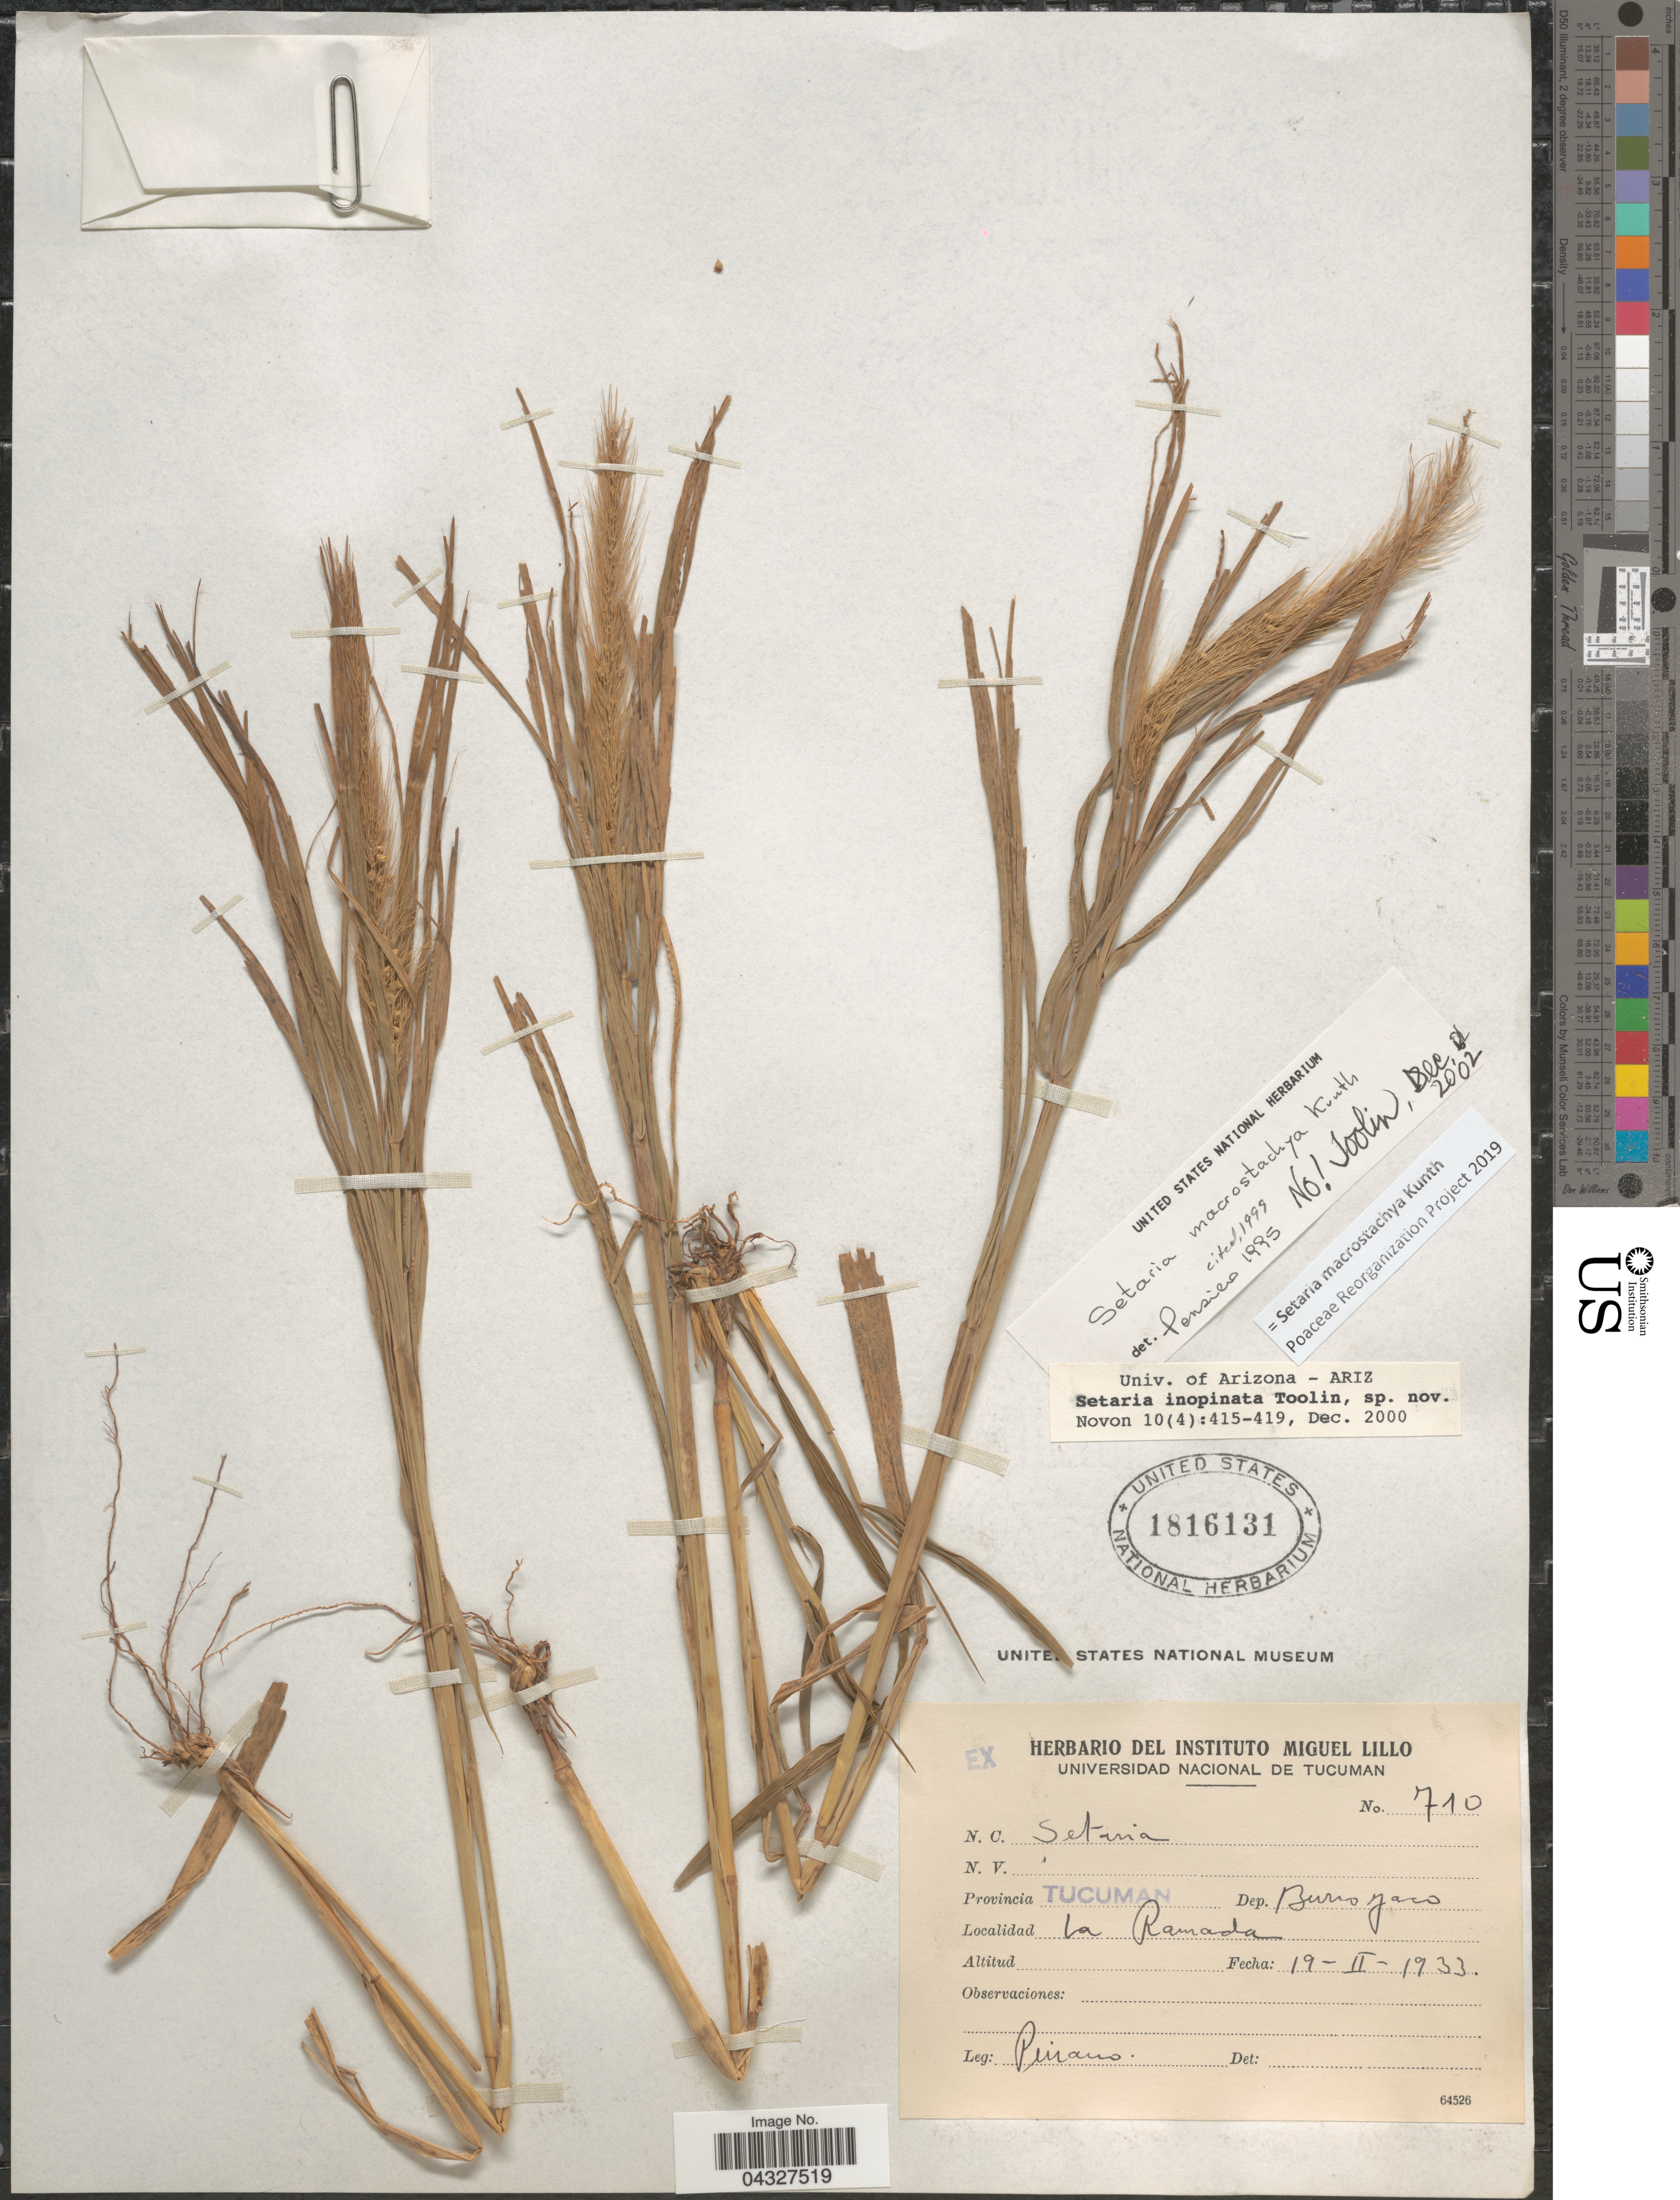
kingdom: Plantae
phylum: Tracheophyta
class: Liliopsida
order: Poales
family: Poaceae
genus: Setaria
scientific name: Setaria macrostachya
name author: Kunth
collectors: Peirano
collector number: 710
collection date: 1933-02-19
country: Argentina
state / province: Tucuman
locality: Dep. Burrojaco. La Ramada.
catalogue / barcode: US 1816131